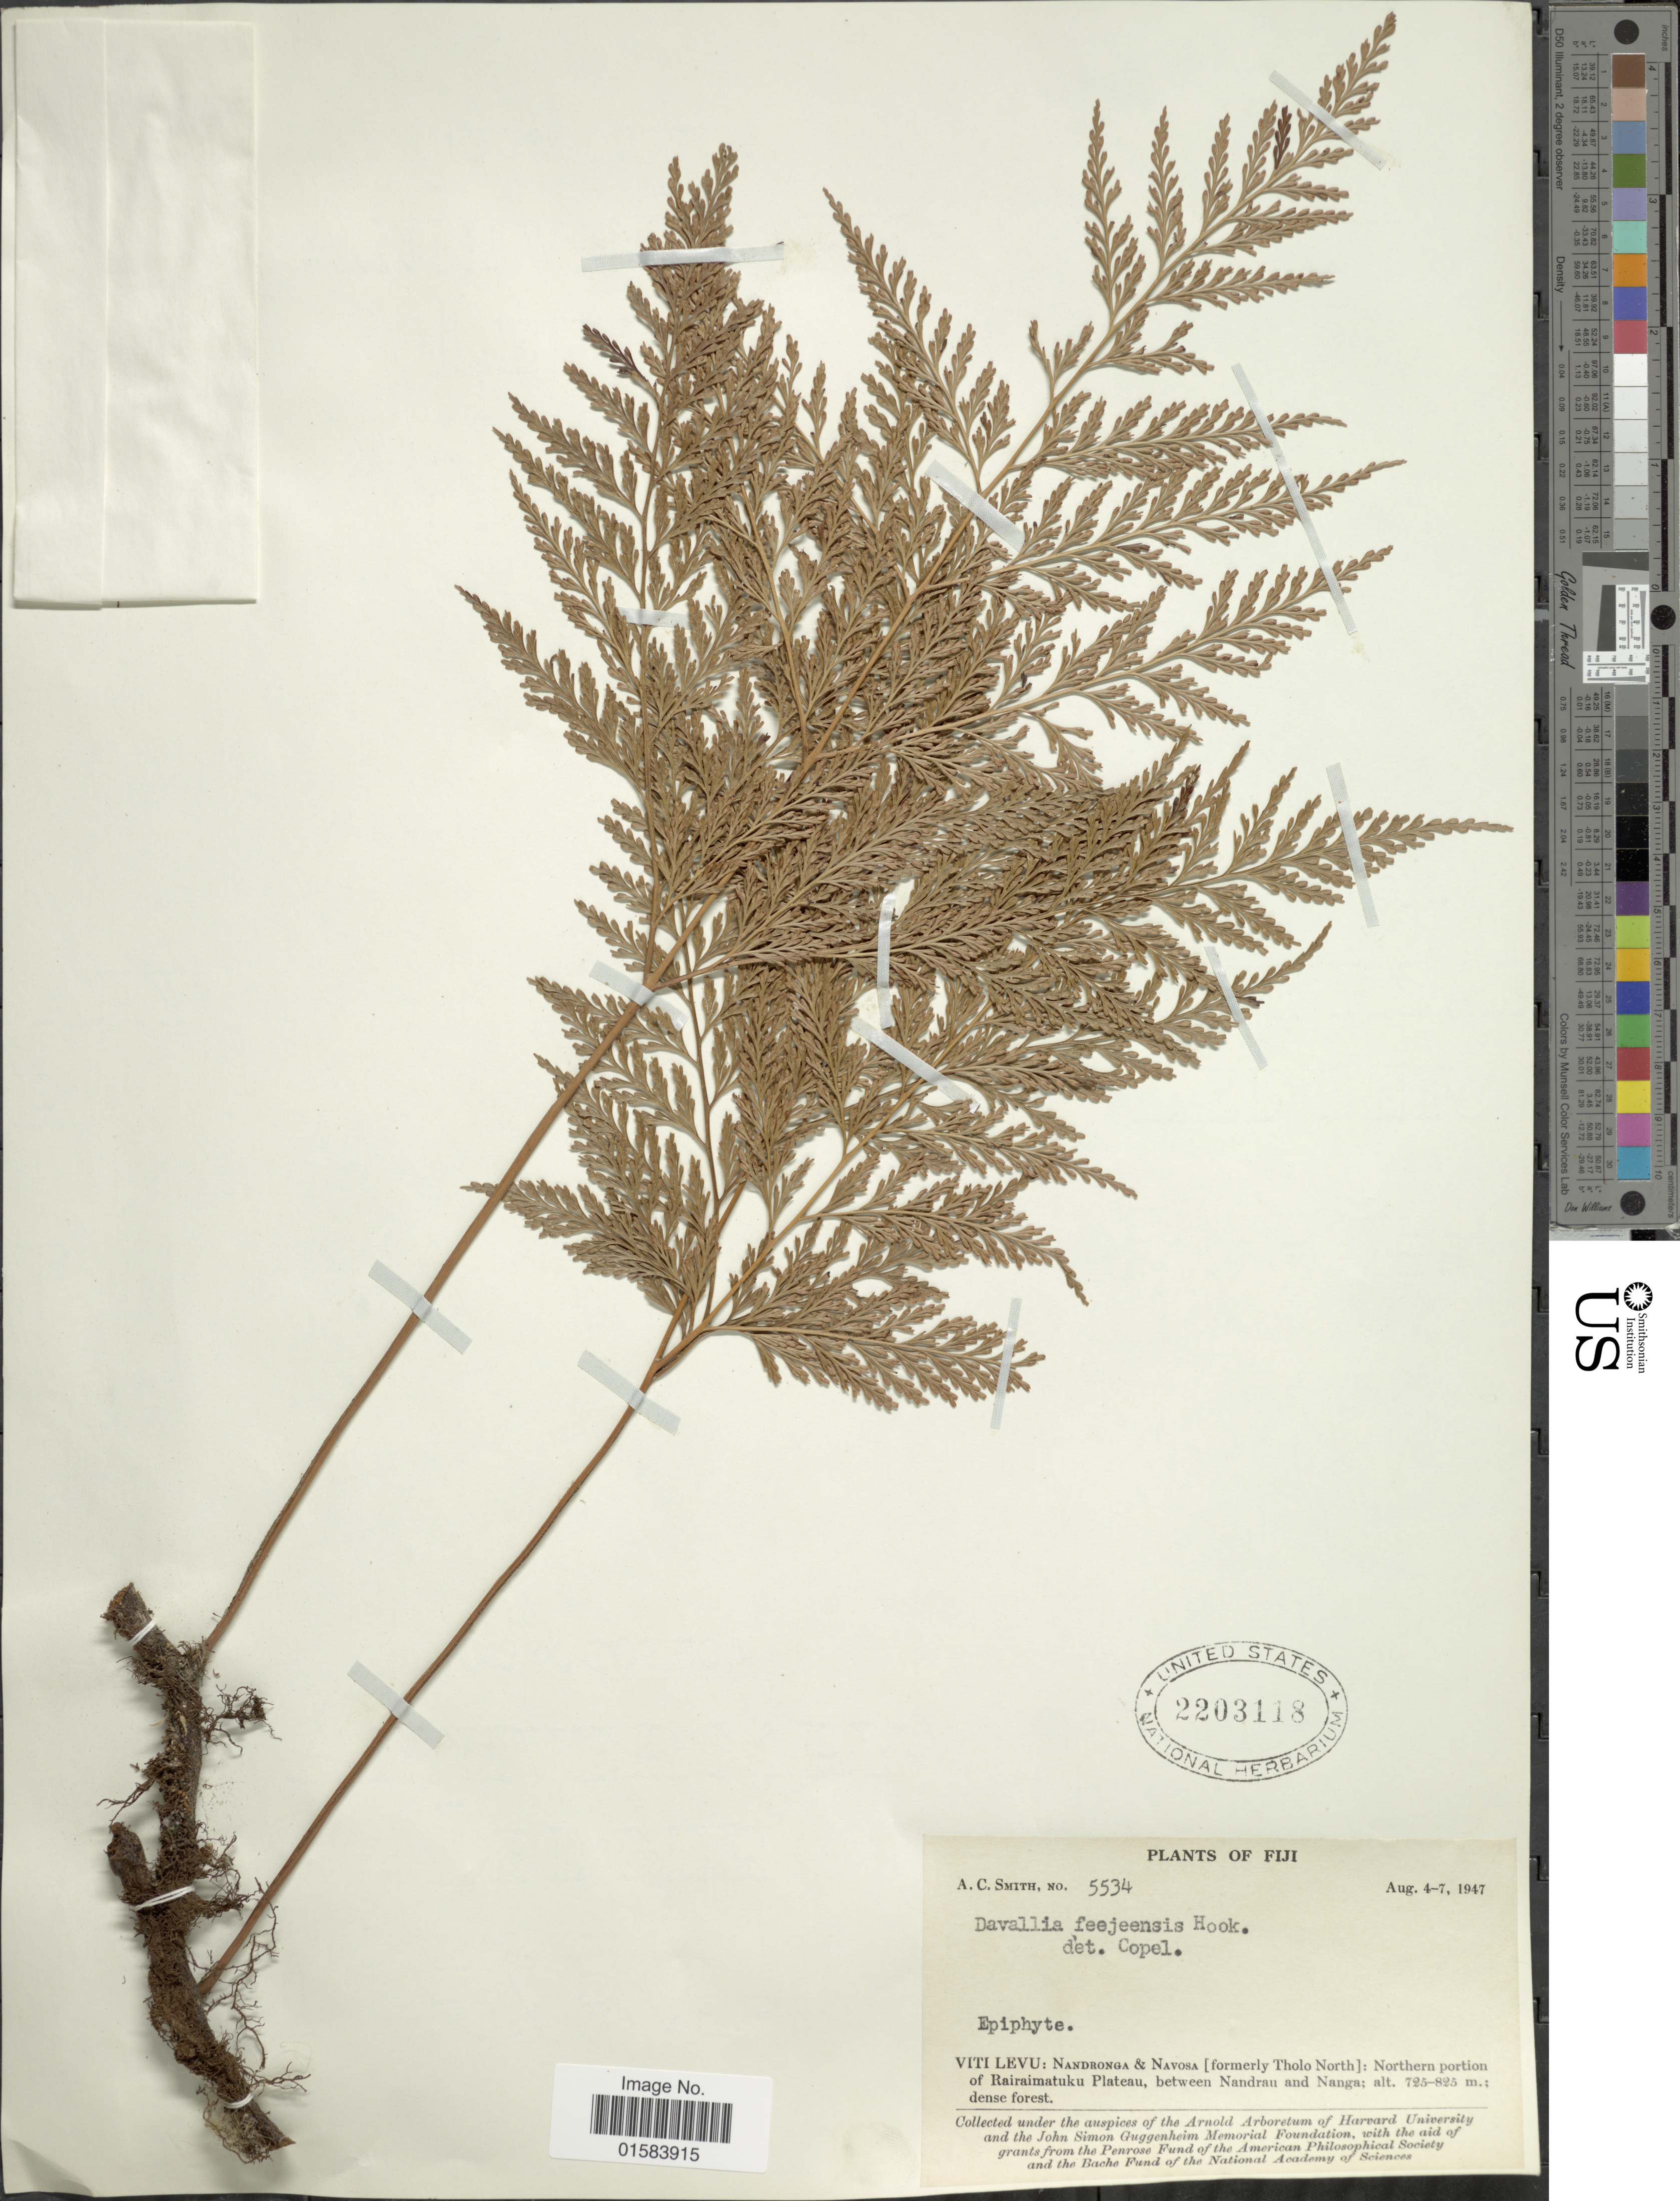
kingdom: Plantae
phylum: Tracheophyta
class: Polypodiopsida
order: Polypodiales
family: Davalliaceae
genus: Davallia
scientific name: Davallia solida var. fejeensis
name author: (Hook.) Noot.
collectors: A. C. Smith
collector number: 5534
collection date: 1947-08-04/1947-08-07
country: Fiji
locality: Viti Levu: Nandronga & Navosa [formerly Tholo North]: Northern portion of Rairaimatuku Plateau, between nandrau and Nanga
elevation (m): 725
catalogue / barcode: US 2203118